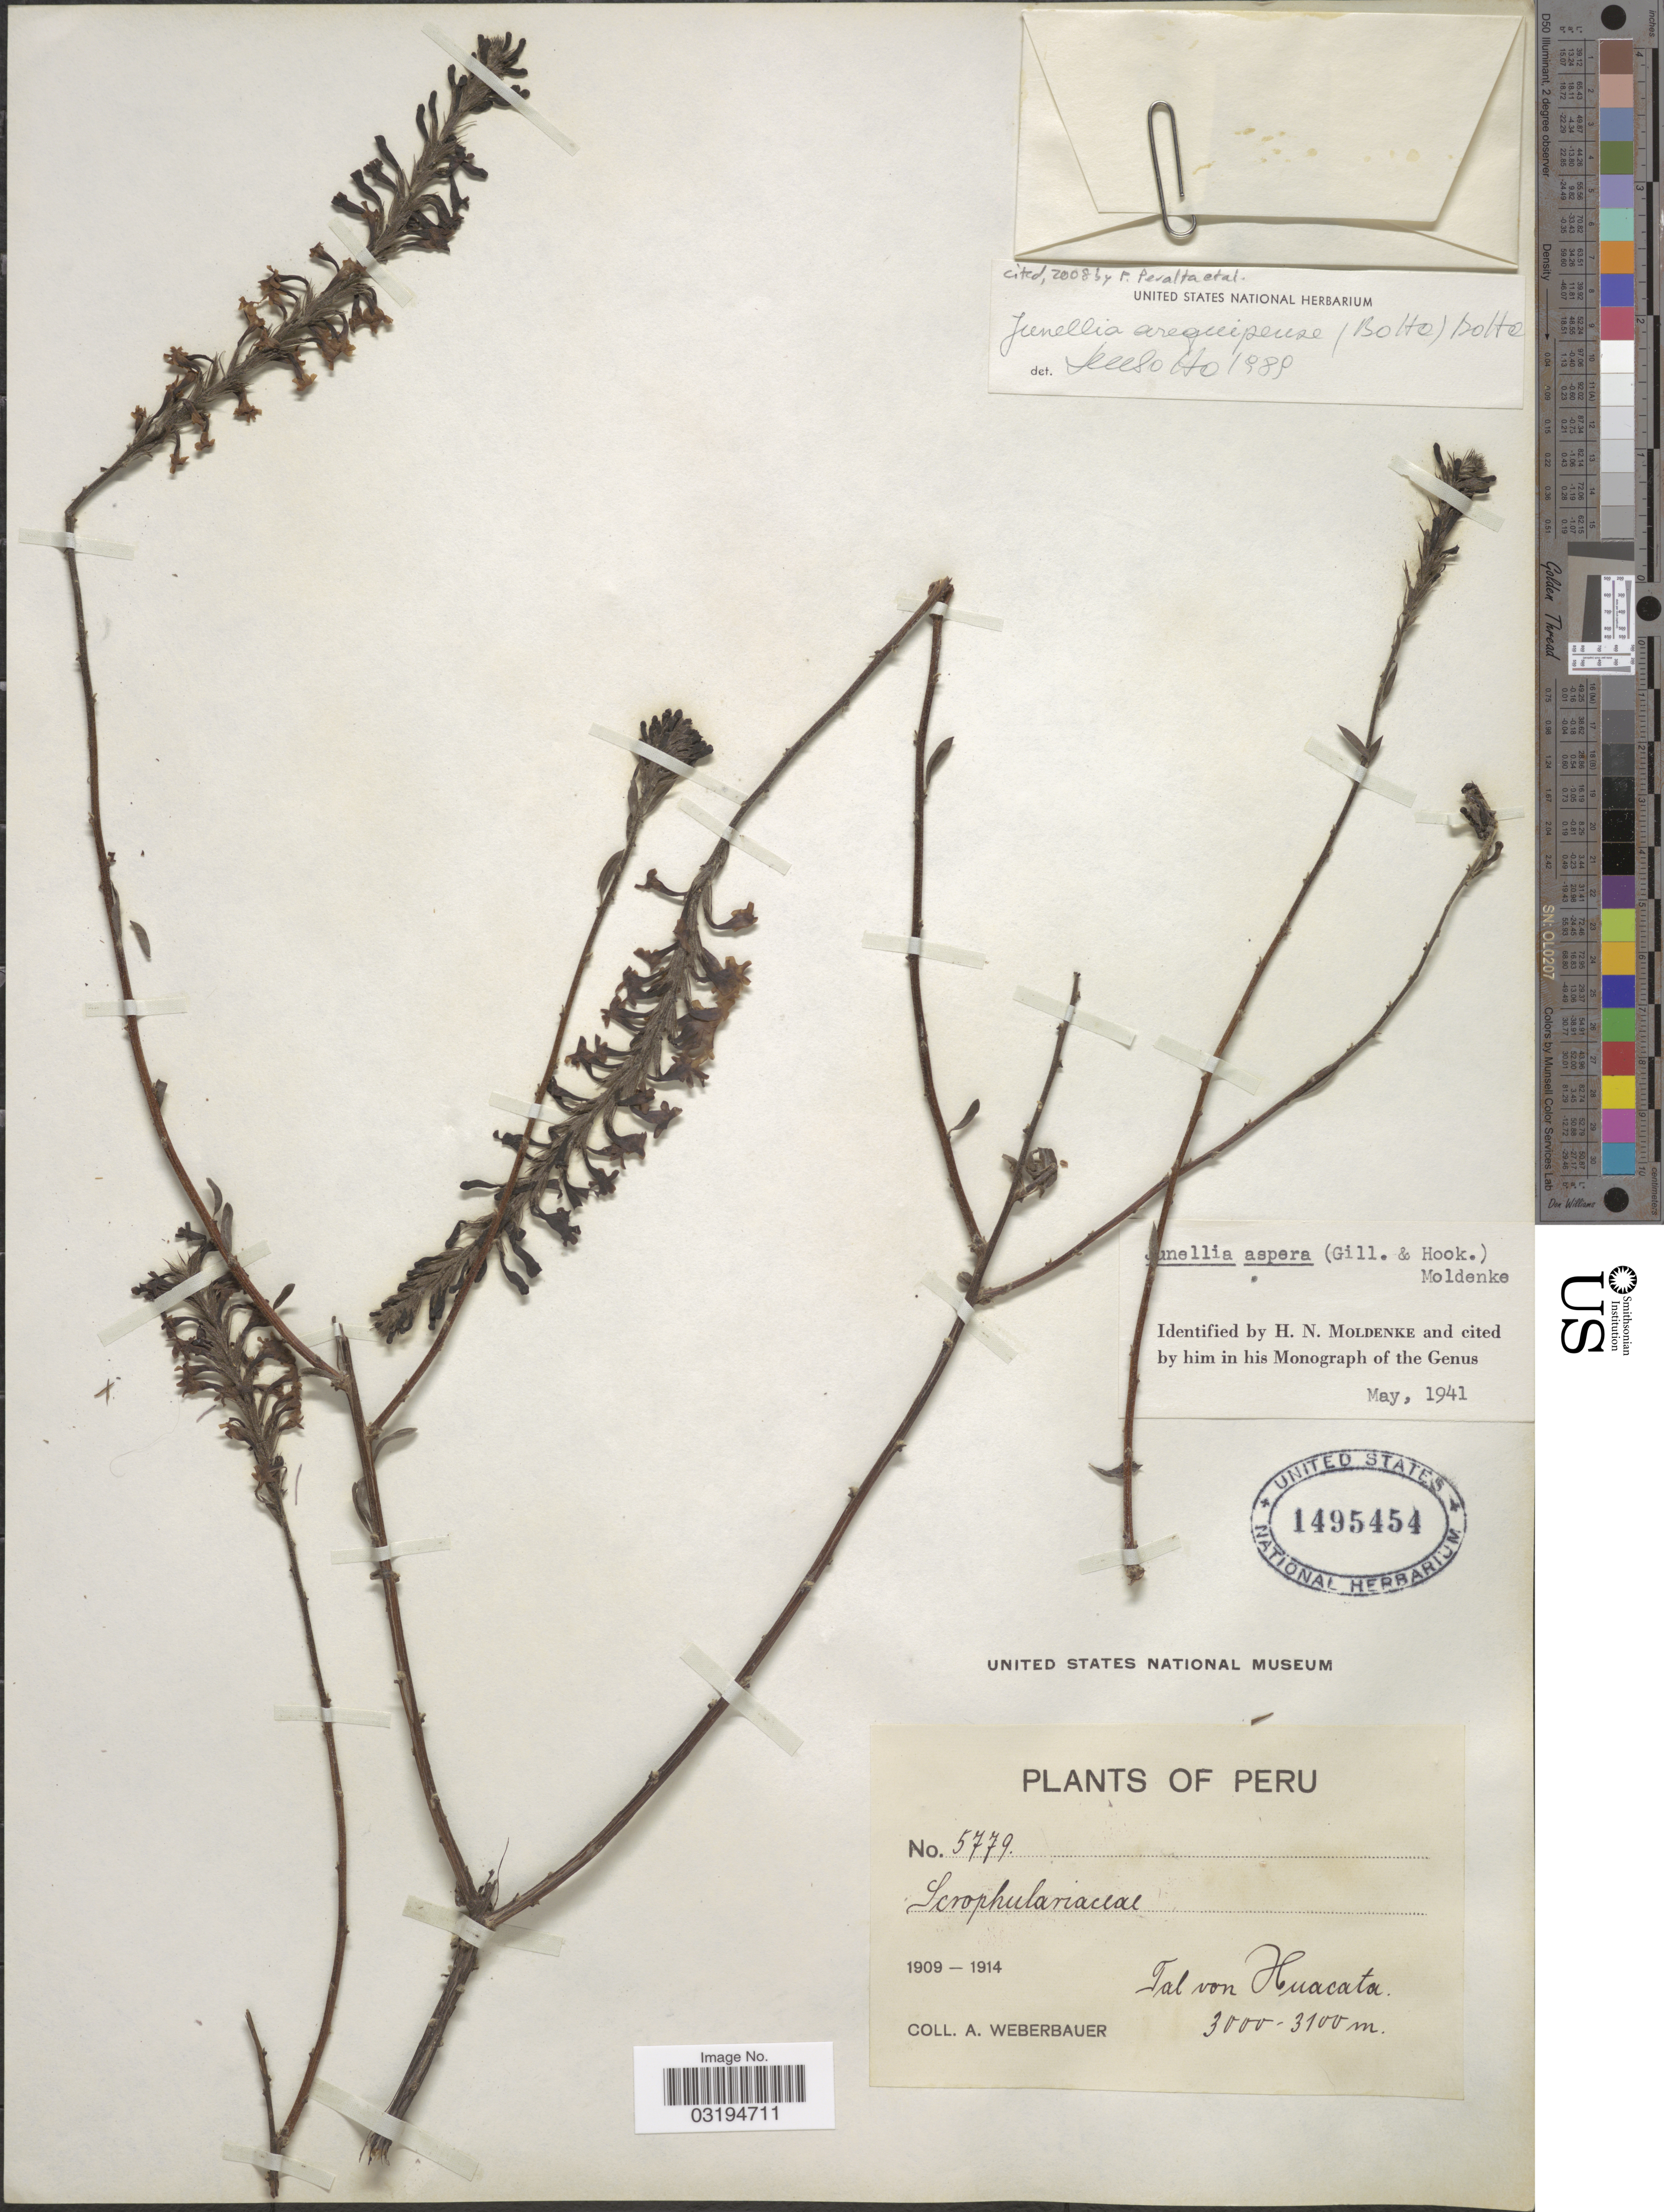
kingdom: Plantae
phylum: Tracheophyta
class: Magnoliopsida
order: Lamiales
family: Verbenaceae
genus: Junellia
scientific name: Junellia arequipense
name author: (Botta) Botta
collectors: A. Weberbauer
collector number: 5779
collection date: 1909/1914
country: Peru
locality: Tal von Huacata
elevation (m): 3000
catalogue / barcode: US 1495454